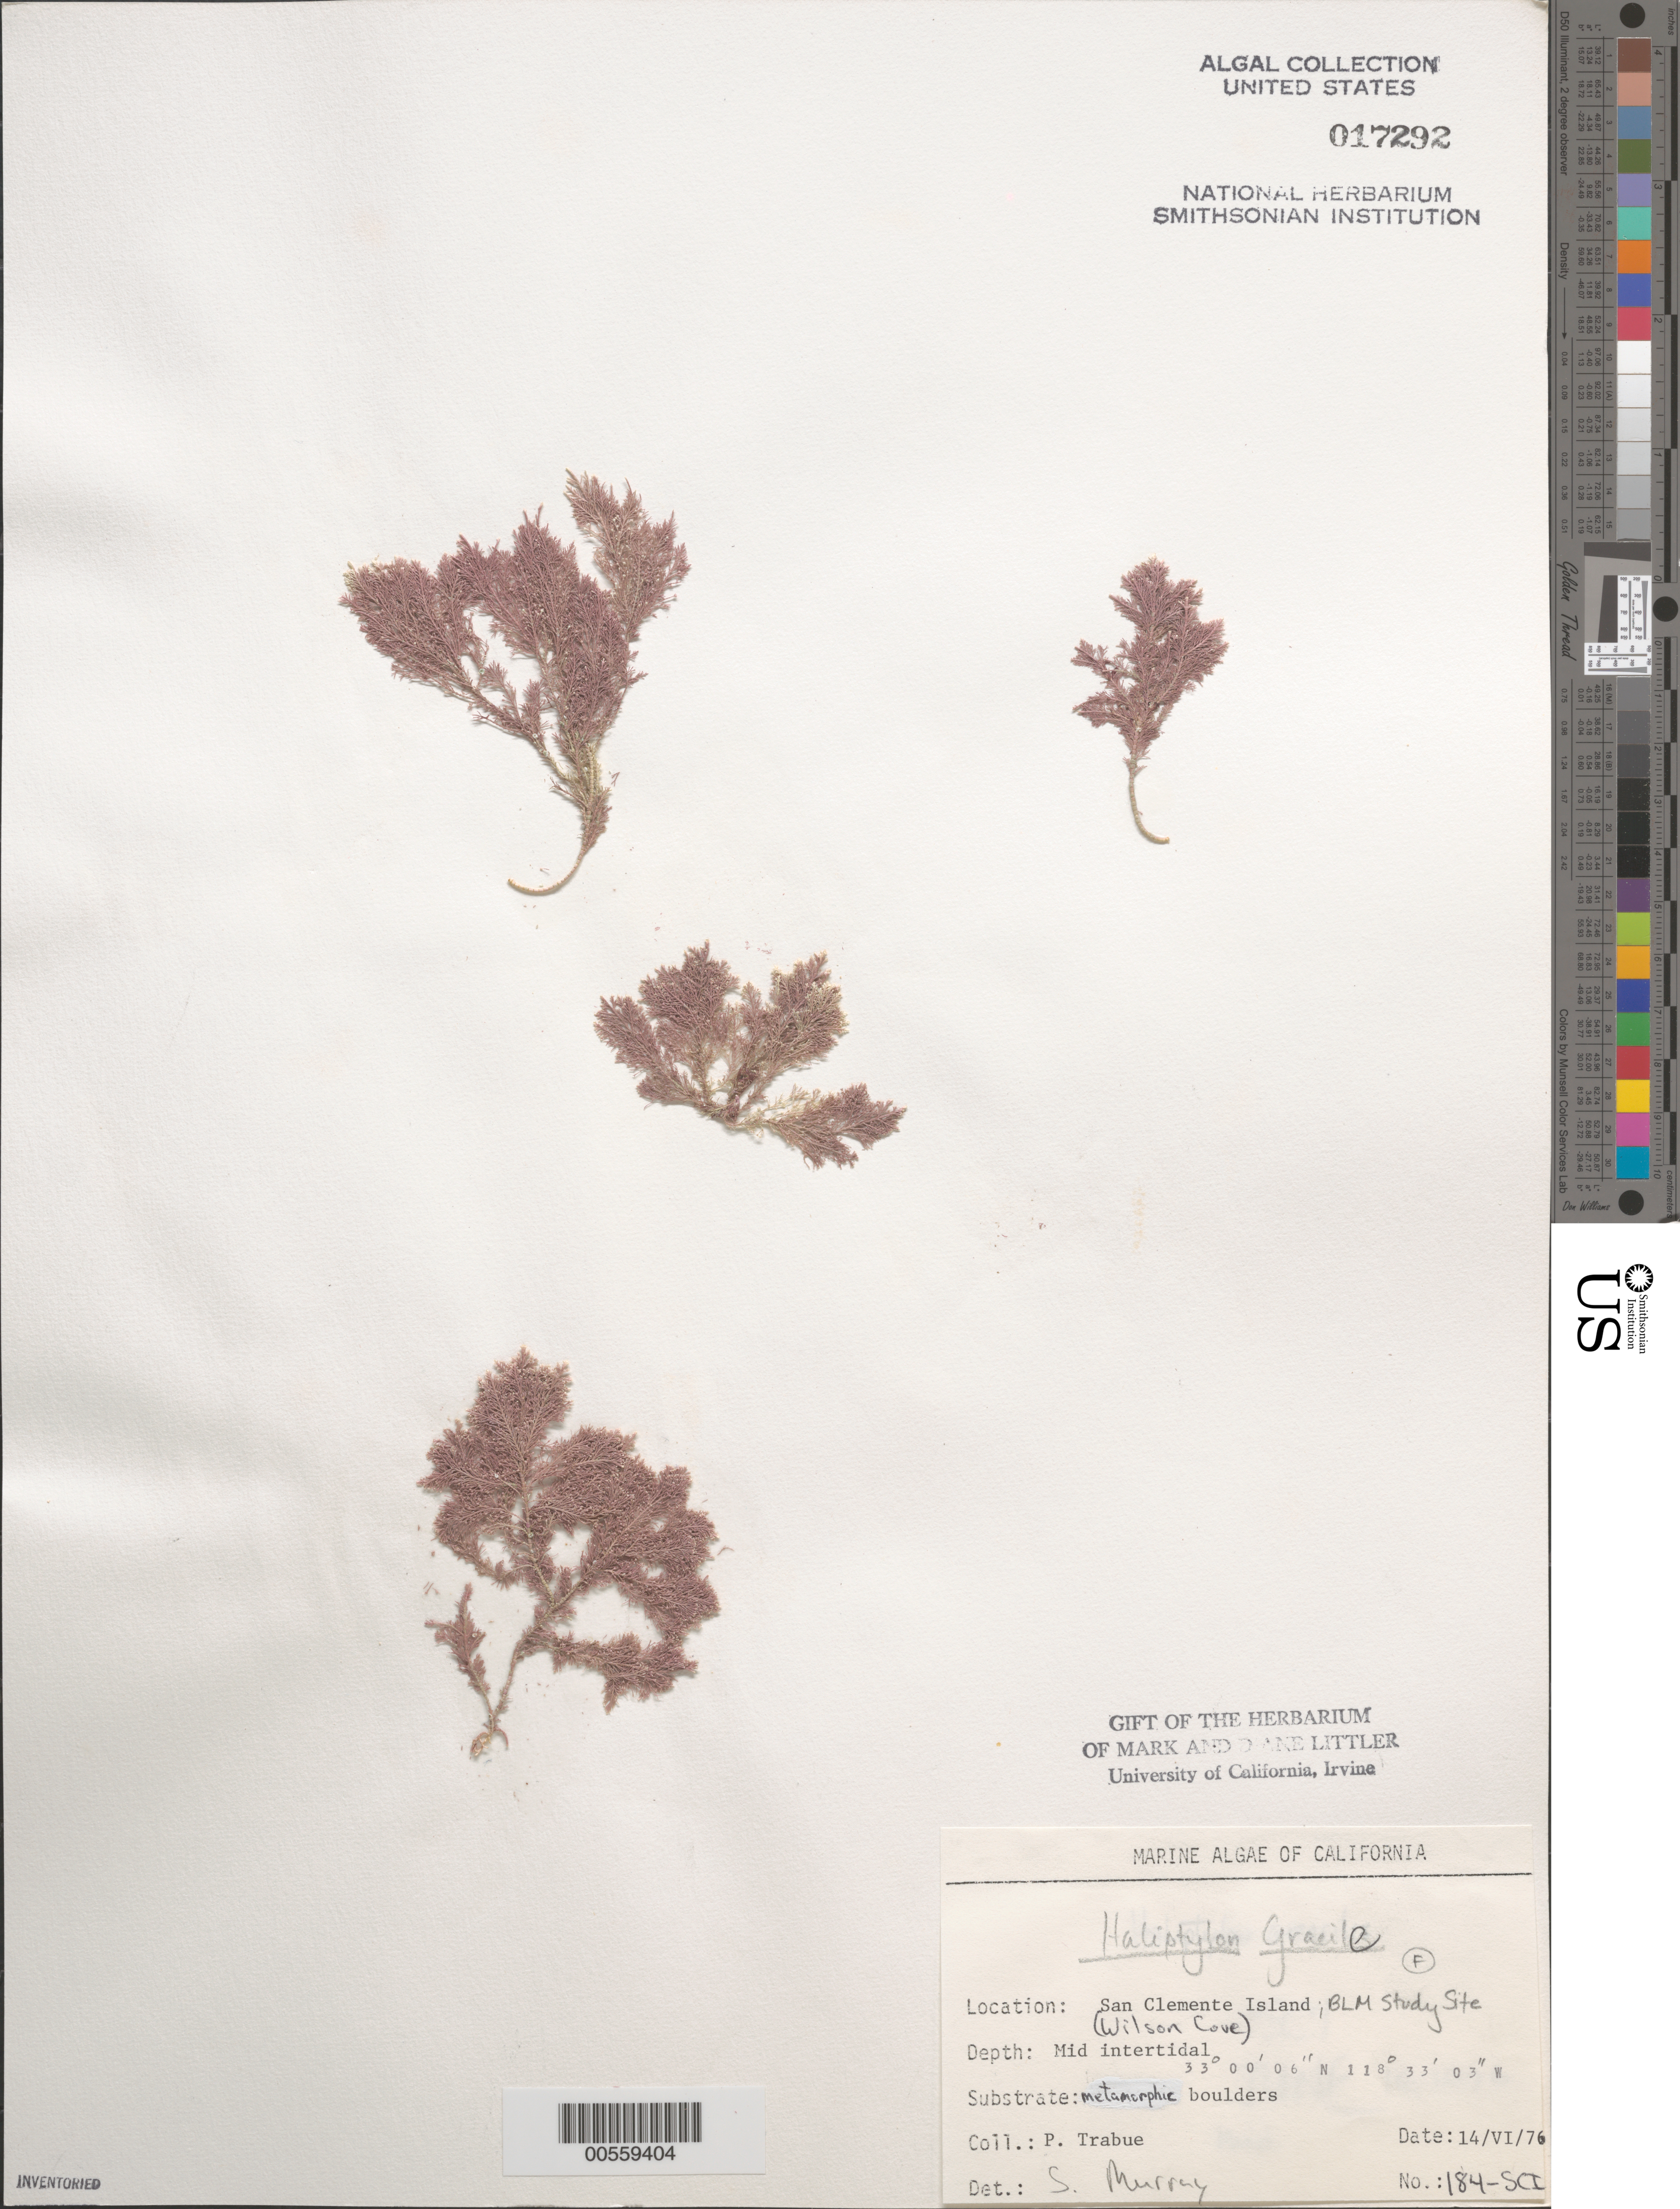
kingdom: Plantae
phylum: Rhodophyta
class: Florideophyceae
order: Corallinales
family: Corallinaceae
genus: Jania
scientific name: Jania rosea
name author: (Lam.) Decne.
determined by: Algae name updating Project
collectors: P. J. Trabue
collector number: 184-SCI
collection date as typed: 14 Jun 1976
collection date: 1976-06-14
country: United States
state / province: California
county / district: Los Angeles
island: San Clemente Island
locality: Wilson Cove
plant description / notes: BLM-SOCALBIGHT Rocky Intertidal Survey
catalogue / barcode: US 17292